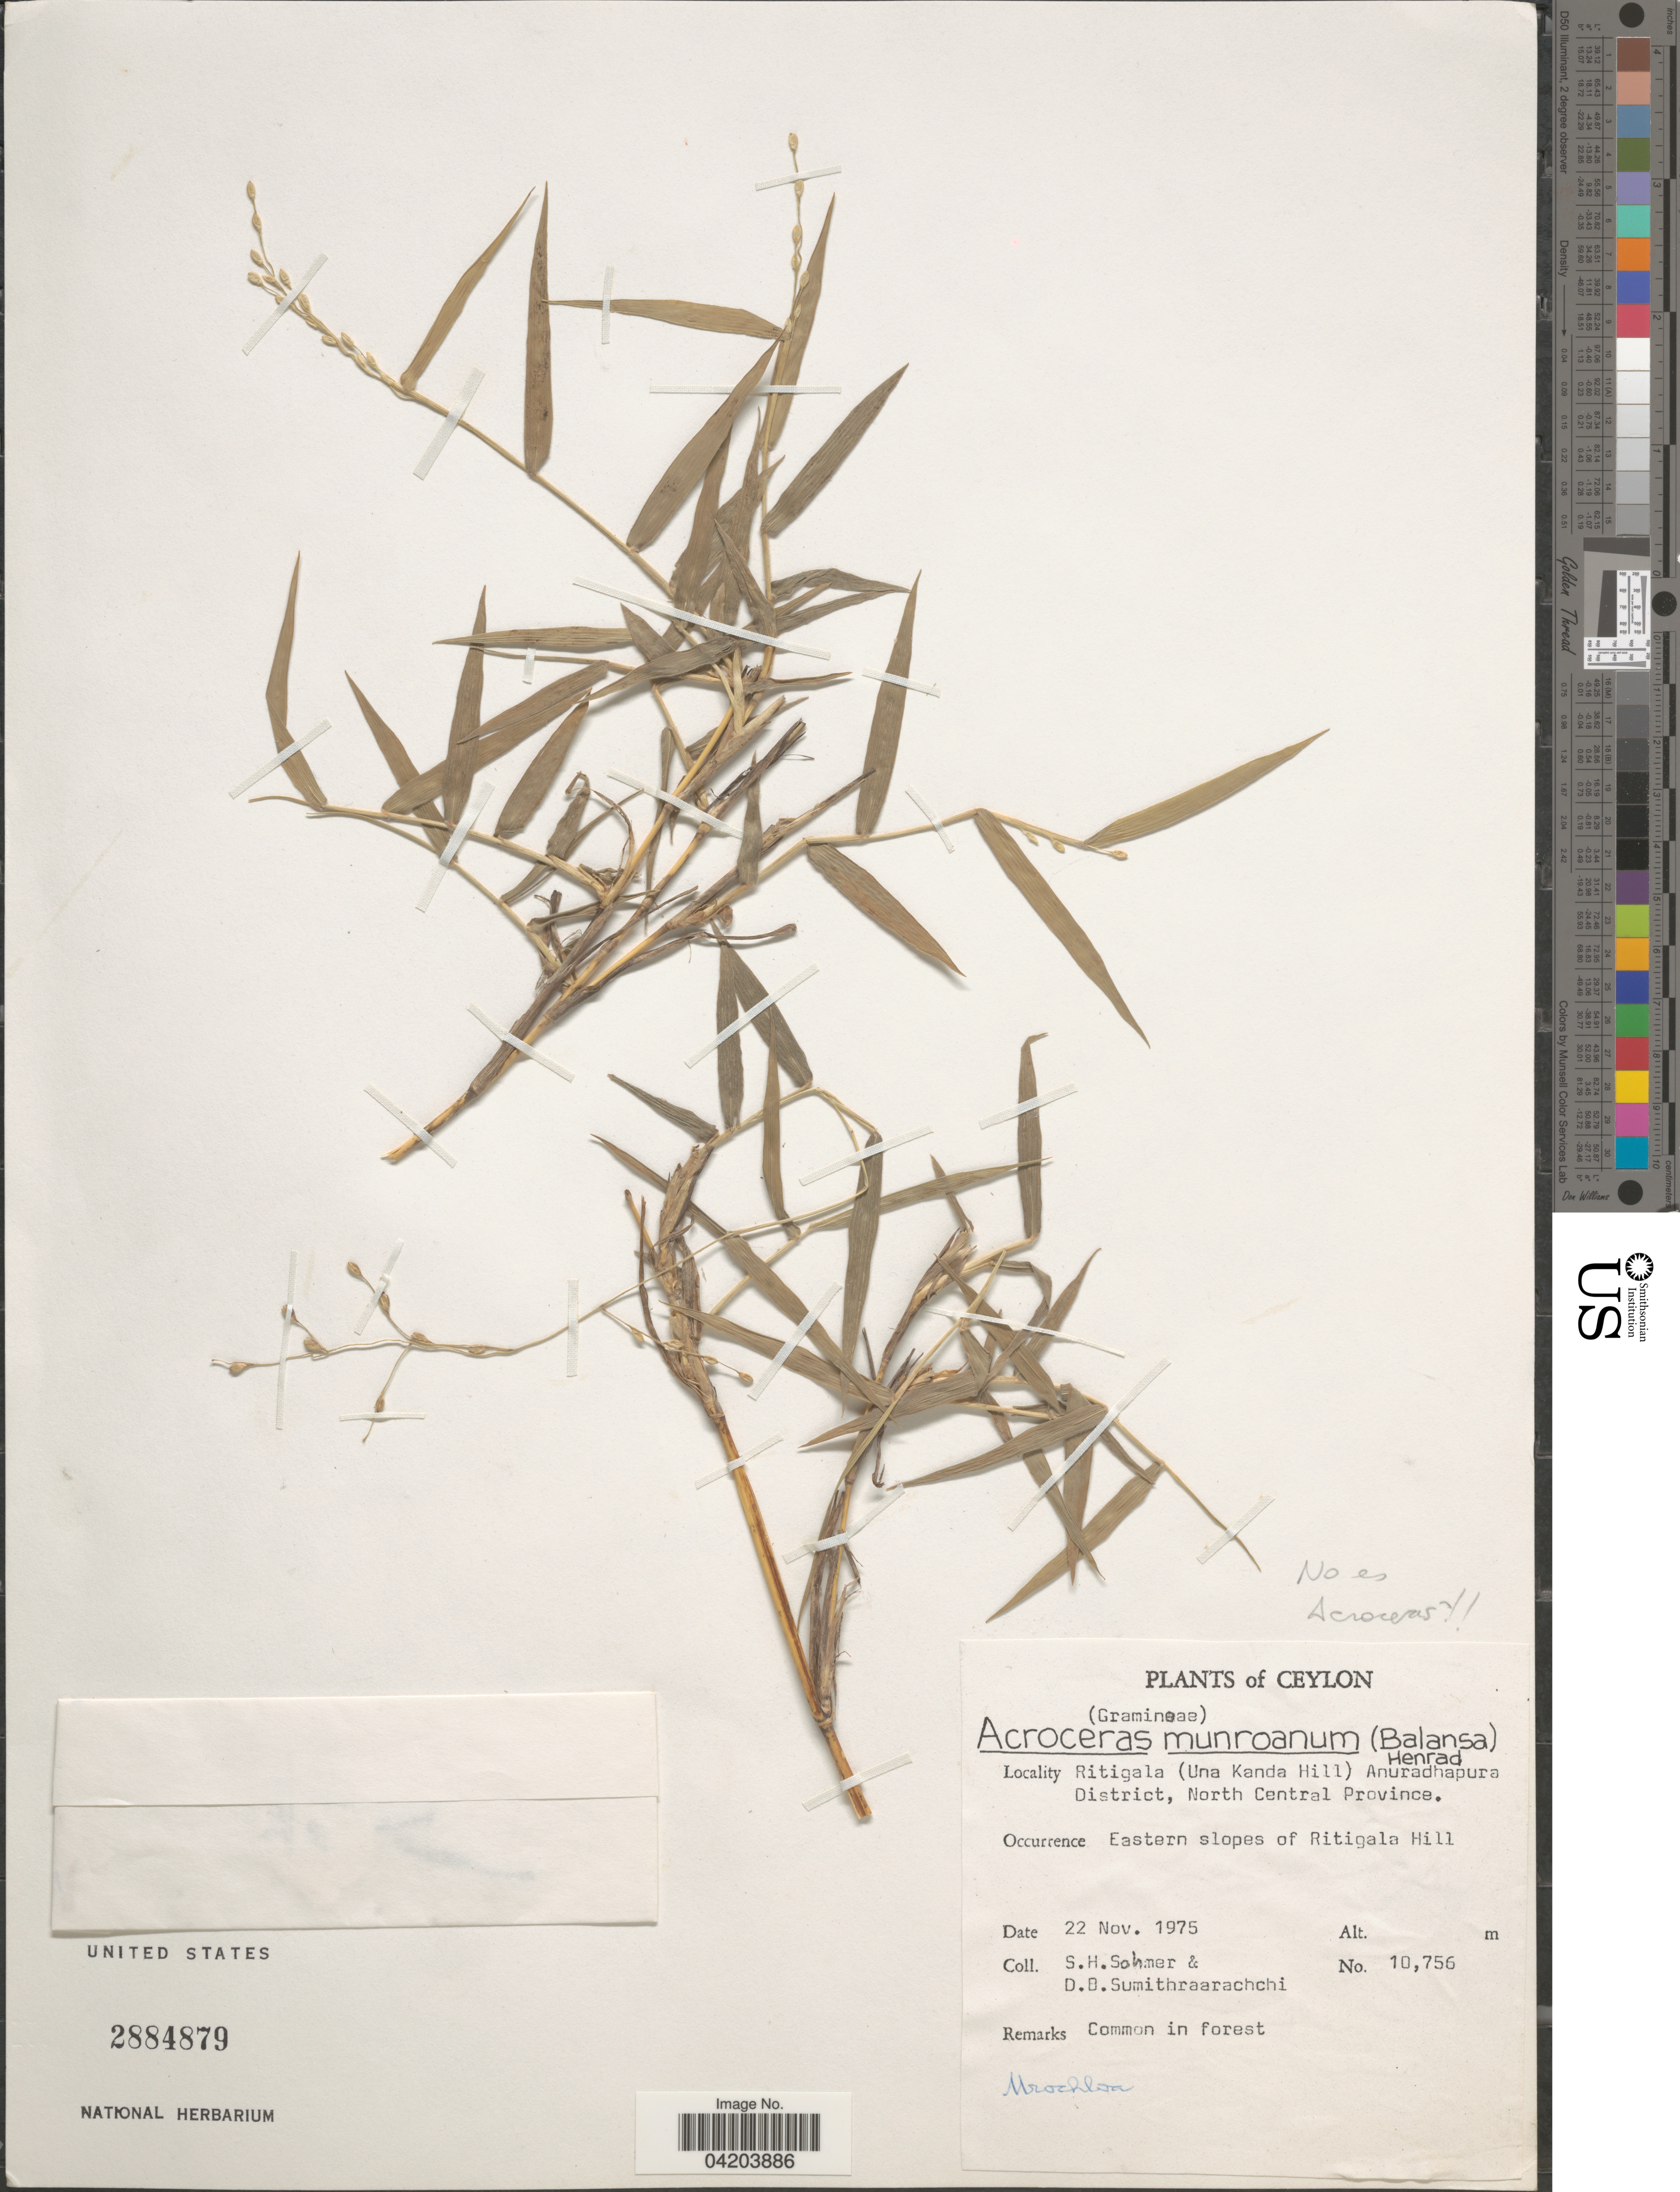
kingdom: Plantae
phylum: Tracheophyta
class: Liliopsida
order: Poales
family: Poaceae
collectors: S. H. Sohmer & D. B. Sumithraarachchi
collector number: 10756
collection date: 1975-11-22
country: Sri Lanka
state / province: North Central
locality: Ceylon. Ritigala (Una Kanda Hill) Anuradhapura District. Eastern slopes of Ritigala Hill.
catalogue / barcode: US 2884879